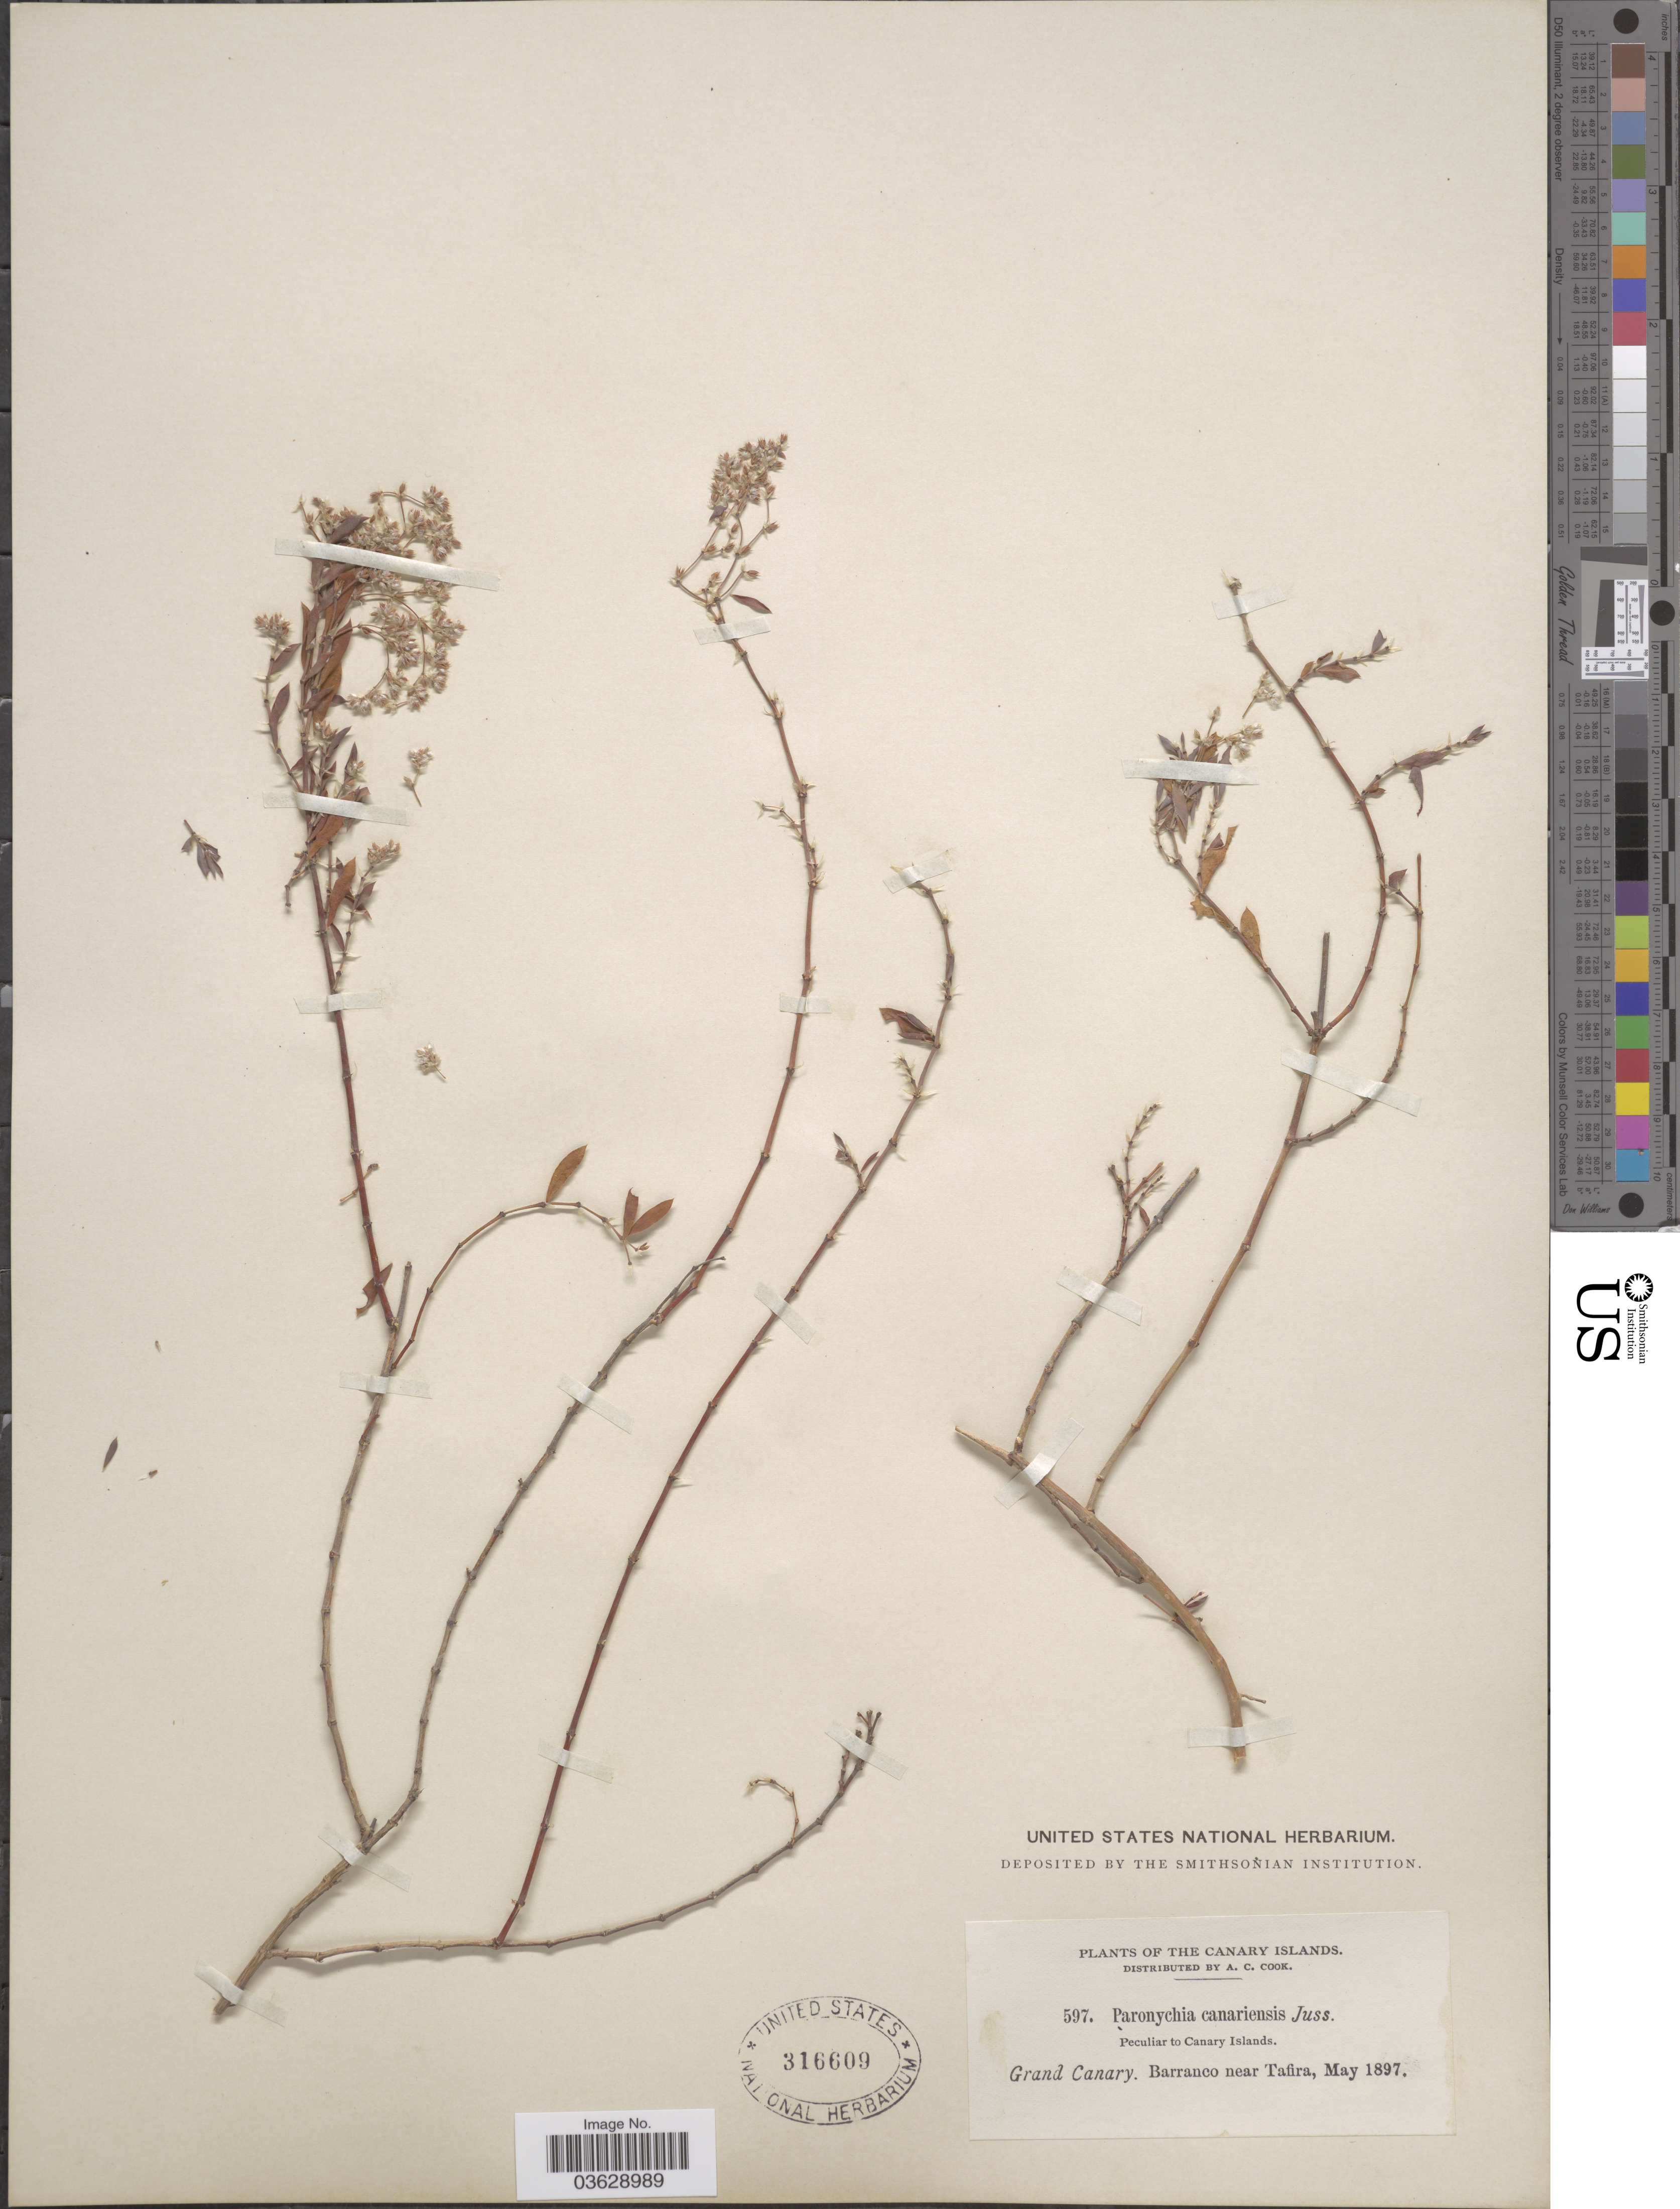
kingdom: Plantae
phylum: Tracheophyta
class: Magnoliopsida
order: Caryophyllales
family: Caryophyllaceae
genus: Paronychia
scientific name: Paronychia canariensis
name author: (L. f.) Link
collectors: A. Cook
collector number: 597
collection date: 1897-05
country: Spain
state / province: Canarias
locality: The Canary Islands. Peculiar to Canary Islands. Grand Canary. Barranco near Tafira.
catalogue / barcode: US 316609